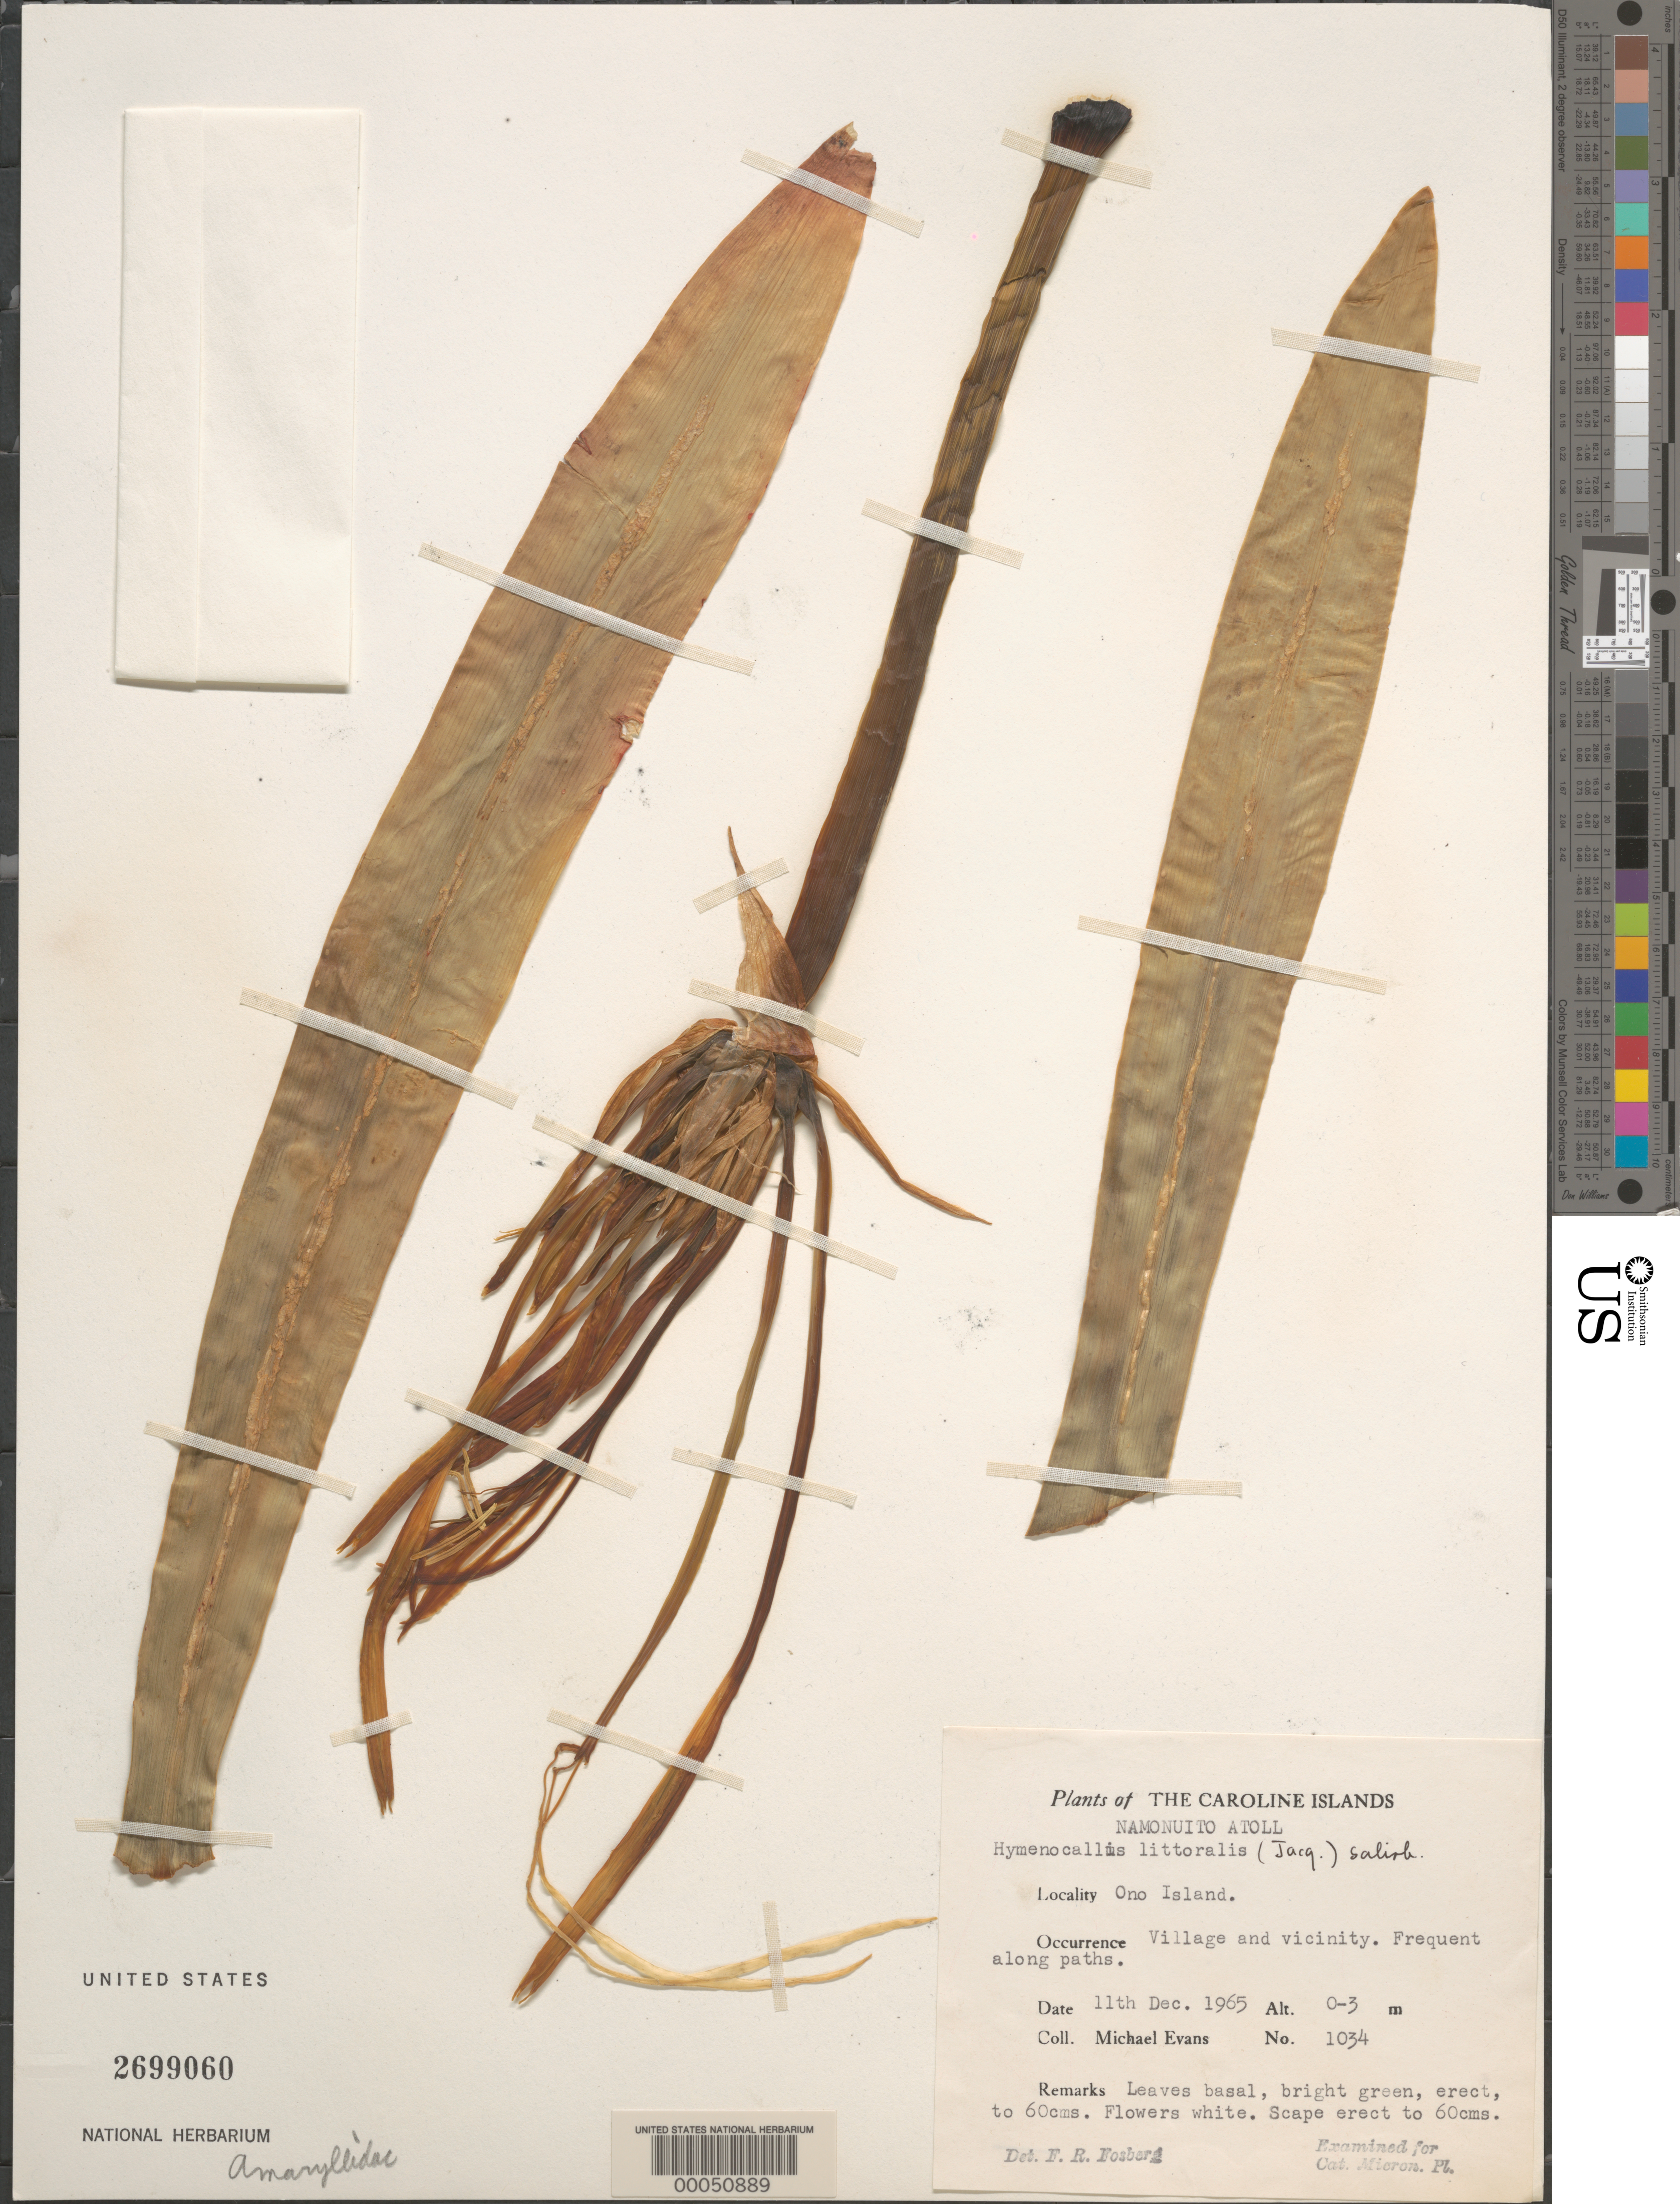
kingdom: Plantae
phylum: Tracheophyta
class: Liliopsida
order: Asparagales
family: Amaryllidaceae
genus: Hymenocallis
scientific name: Hymenocallis littoralis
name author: (Jacq.) Salisb.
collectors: M. Evans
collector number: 1034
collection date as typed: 11 Dec 1965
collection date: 1965-12-11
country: Micronesia, Federated States of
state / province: Truk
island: Namonuito Atoll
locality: Ono Islet, village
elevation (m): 0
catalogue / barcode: US 2699060